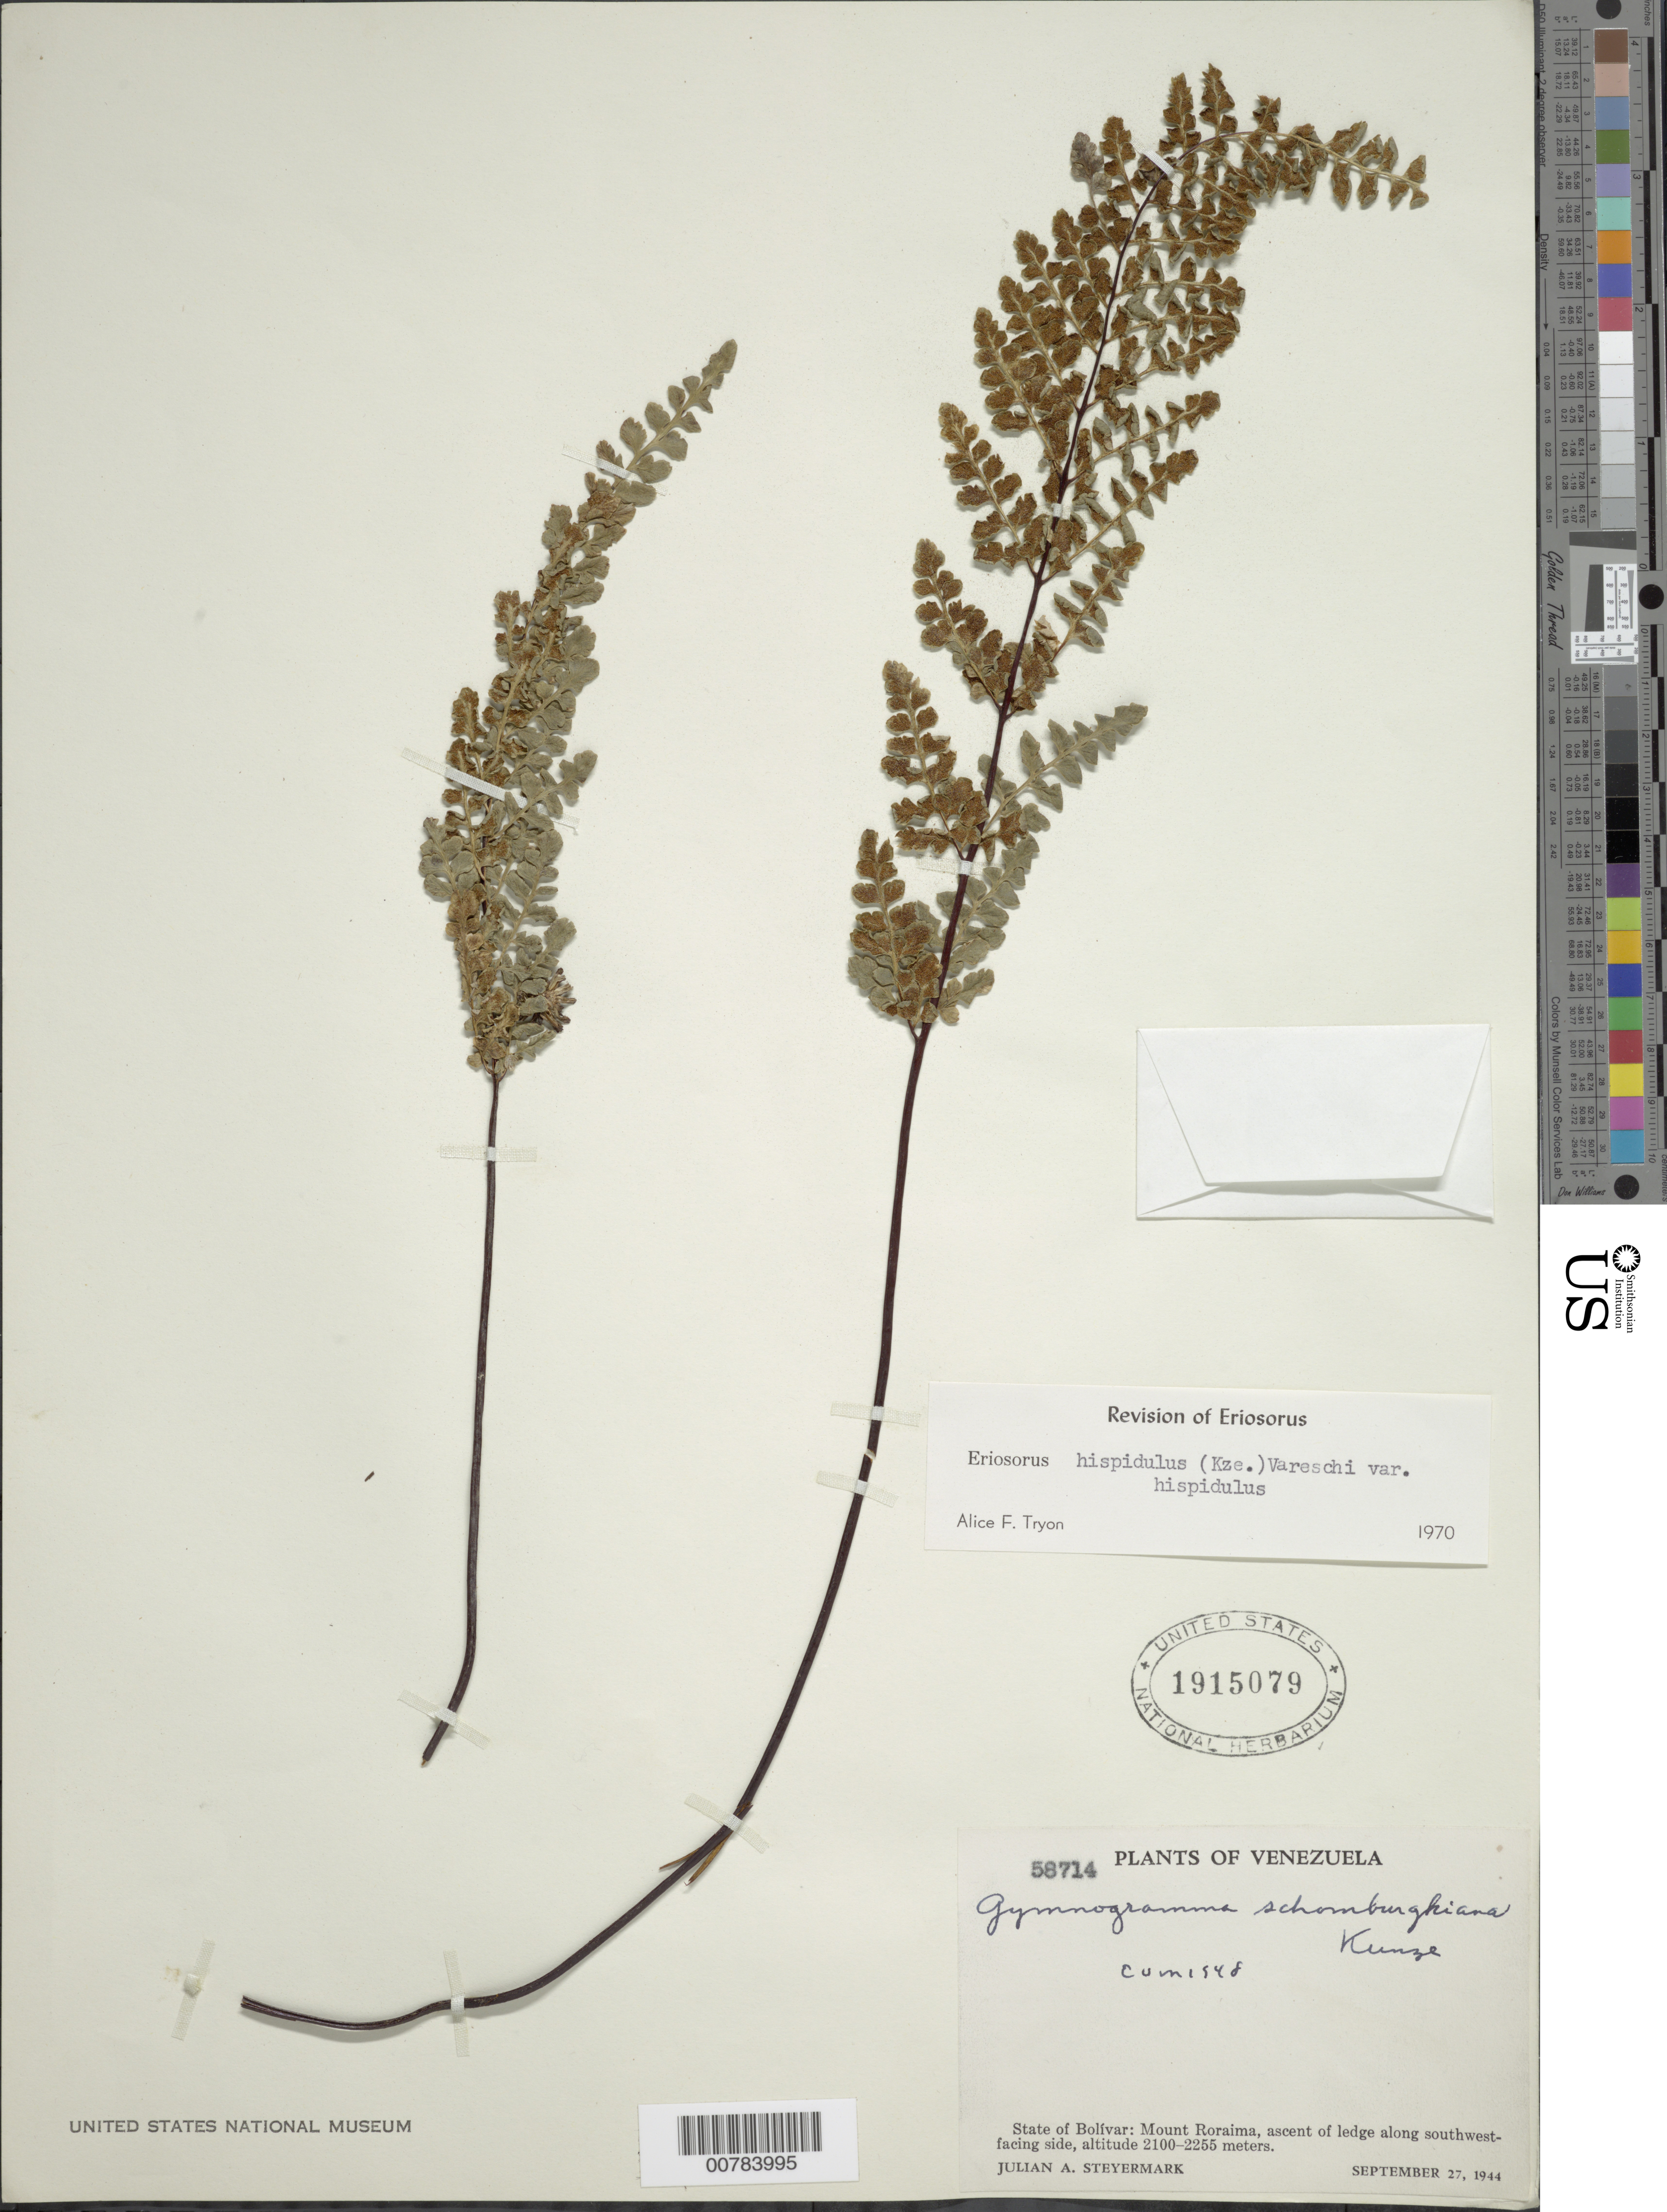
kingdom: Plantae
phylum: Tracheophyta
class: Polypodiopsida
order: Polypodiales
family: Pteridaceae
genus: Jamesonia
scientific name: Jamesonia hispidula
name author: Kunze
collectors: J. Steyermark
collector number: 58714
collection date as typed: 27-Sep-44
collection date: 1944-09-27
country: Venezuela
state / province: Bolívar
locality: Mt. Roraima, SW-facing side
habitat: Ascent of ledge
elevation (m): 2100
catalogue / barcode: US 1915079